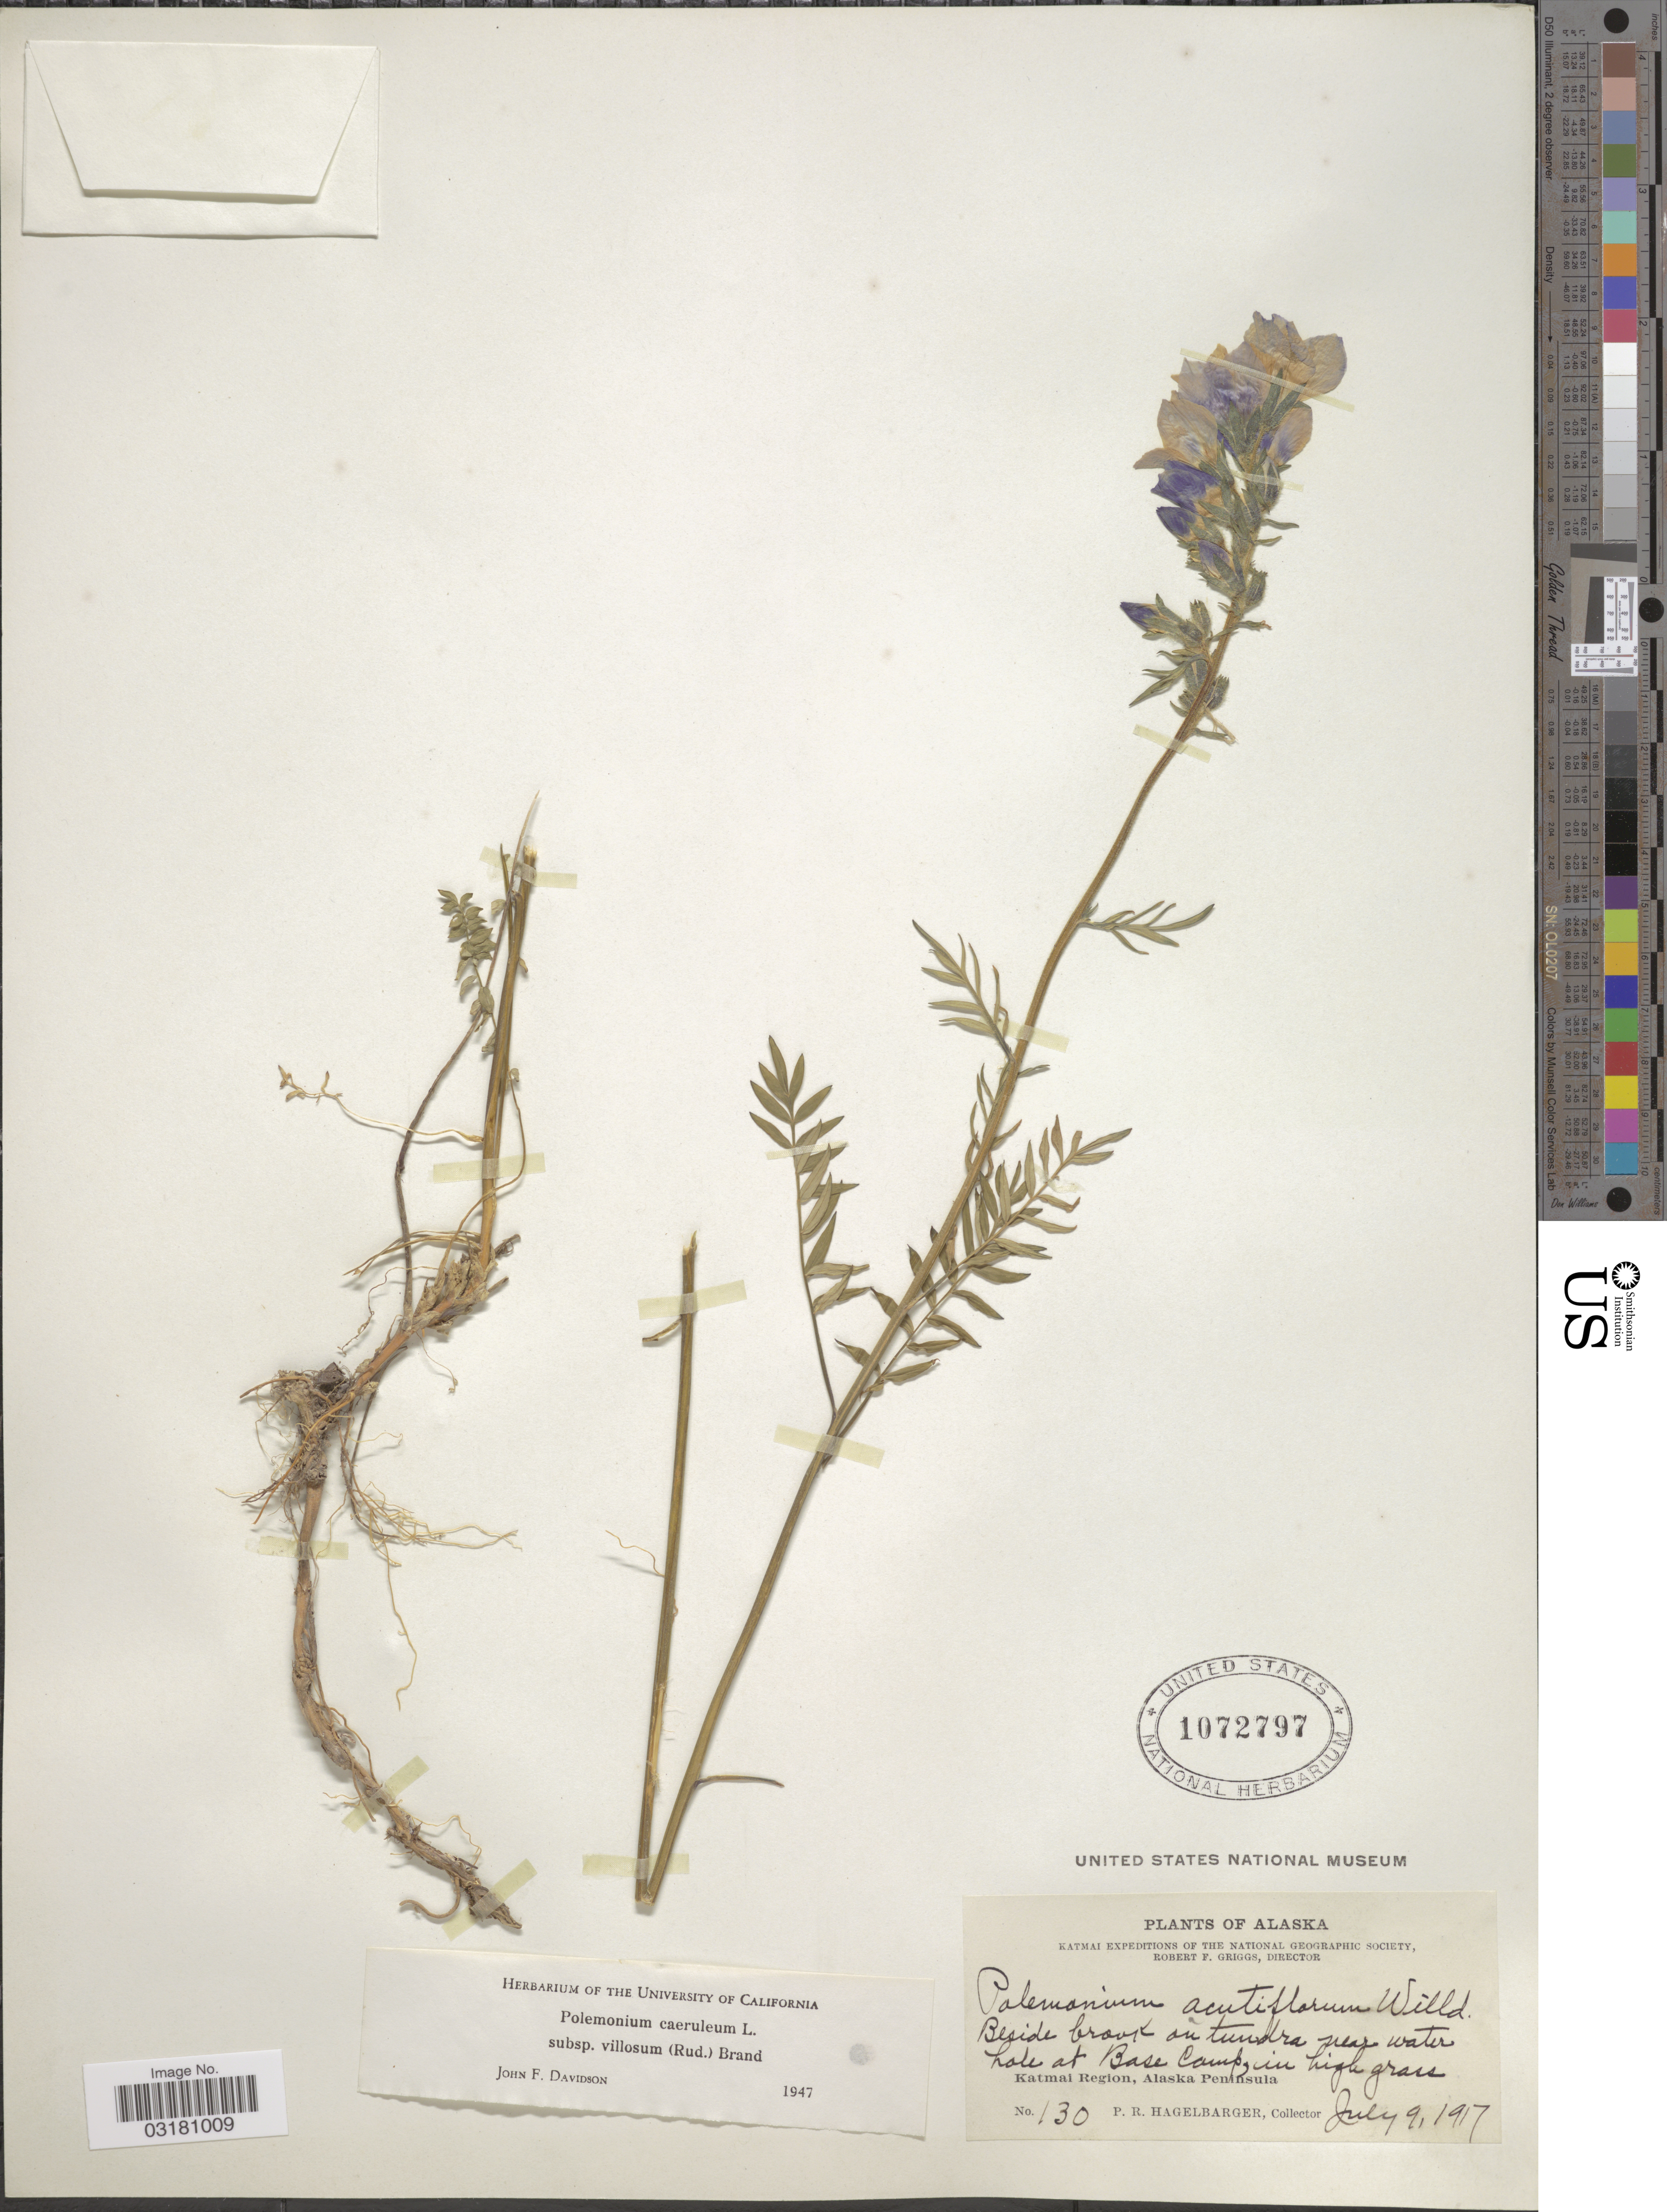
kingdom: Plantae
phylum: Tracheophyta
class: Magnoliopsida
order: Ericales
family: Polemoniaceae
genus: Polemonium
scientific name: Polemonium caeruleum subsp. villosum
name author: (Rudolph ex Georgi) Brand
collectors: P. Hagelbarger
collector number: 130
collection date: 1917-07-09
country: United States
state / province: Alaska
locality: Beside brook on tundra near water hole at Base Camp, in high grass. Katmai Region, Alaska Peninsula.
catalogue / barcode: US 1072797